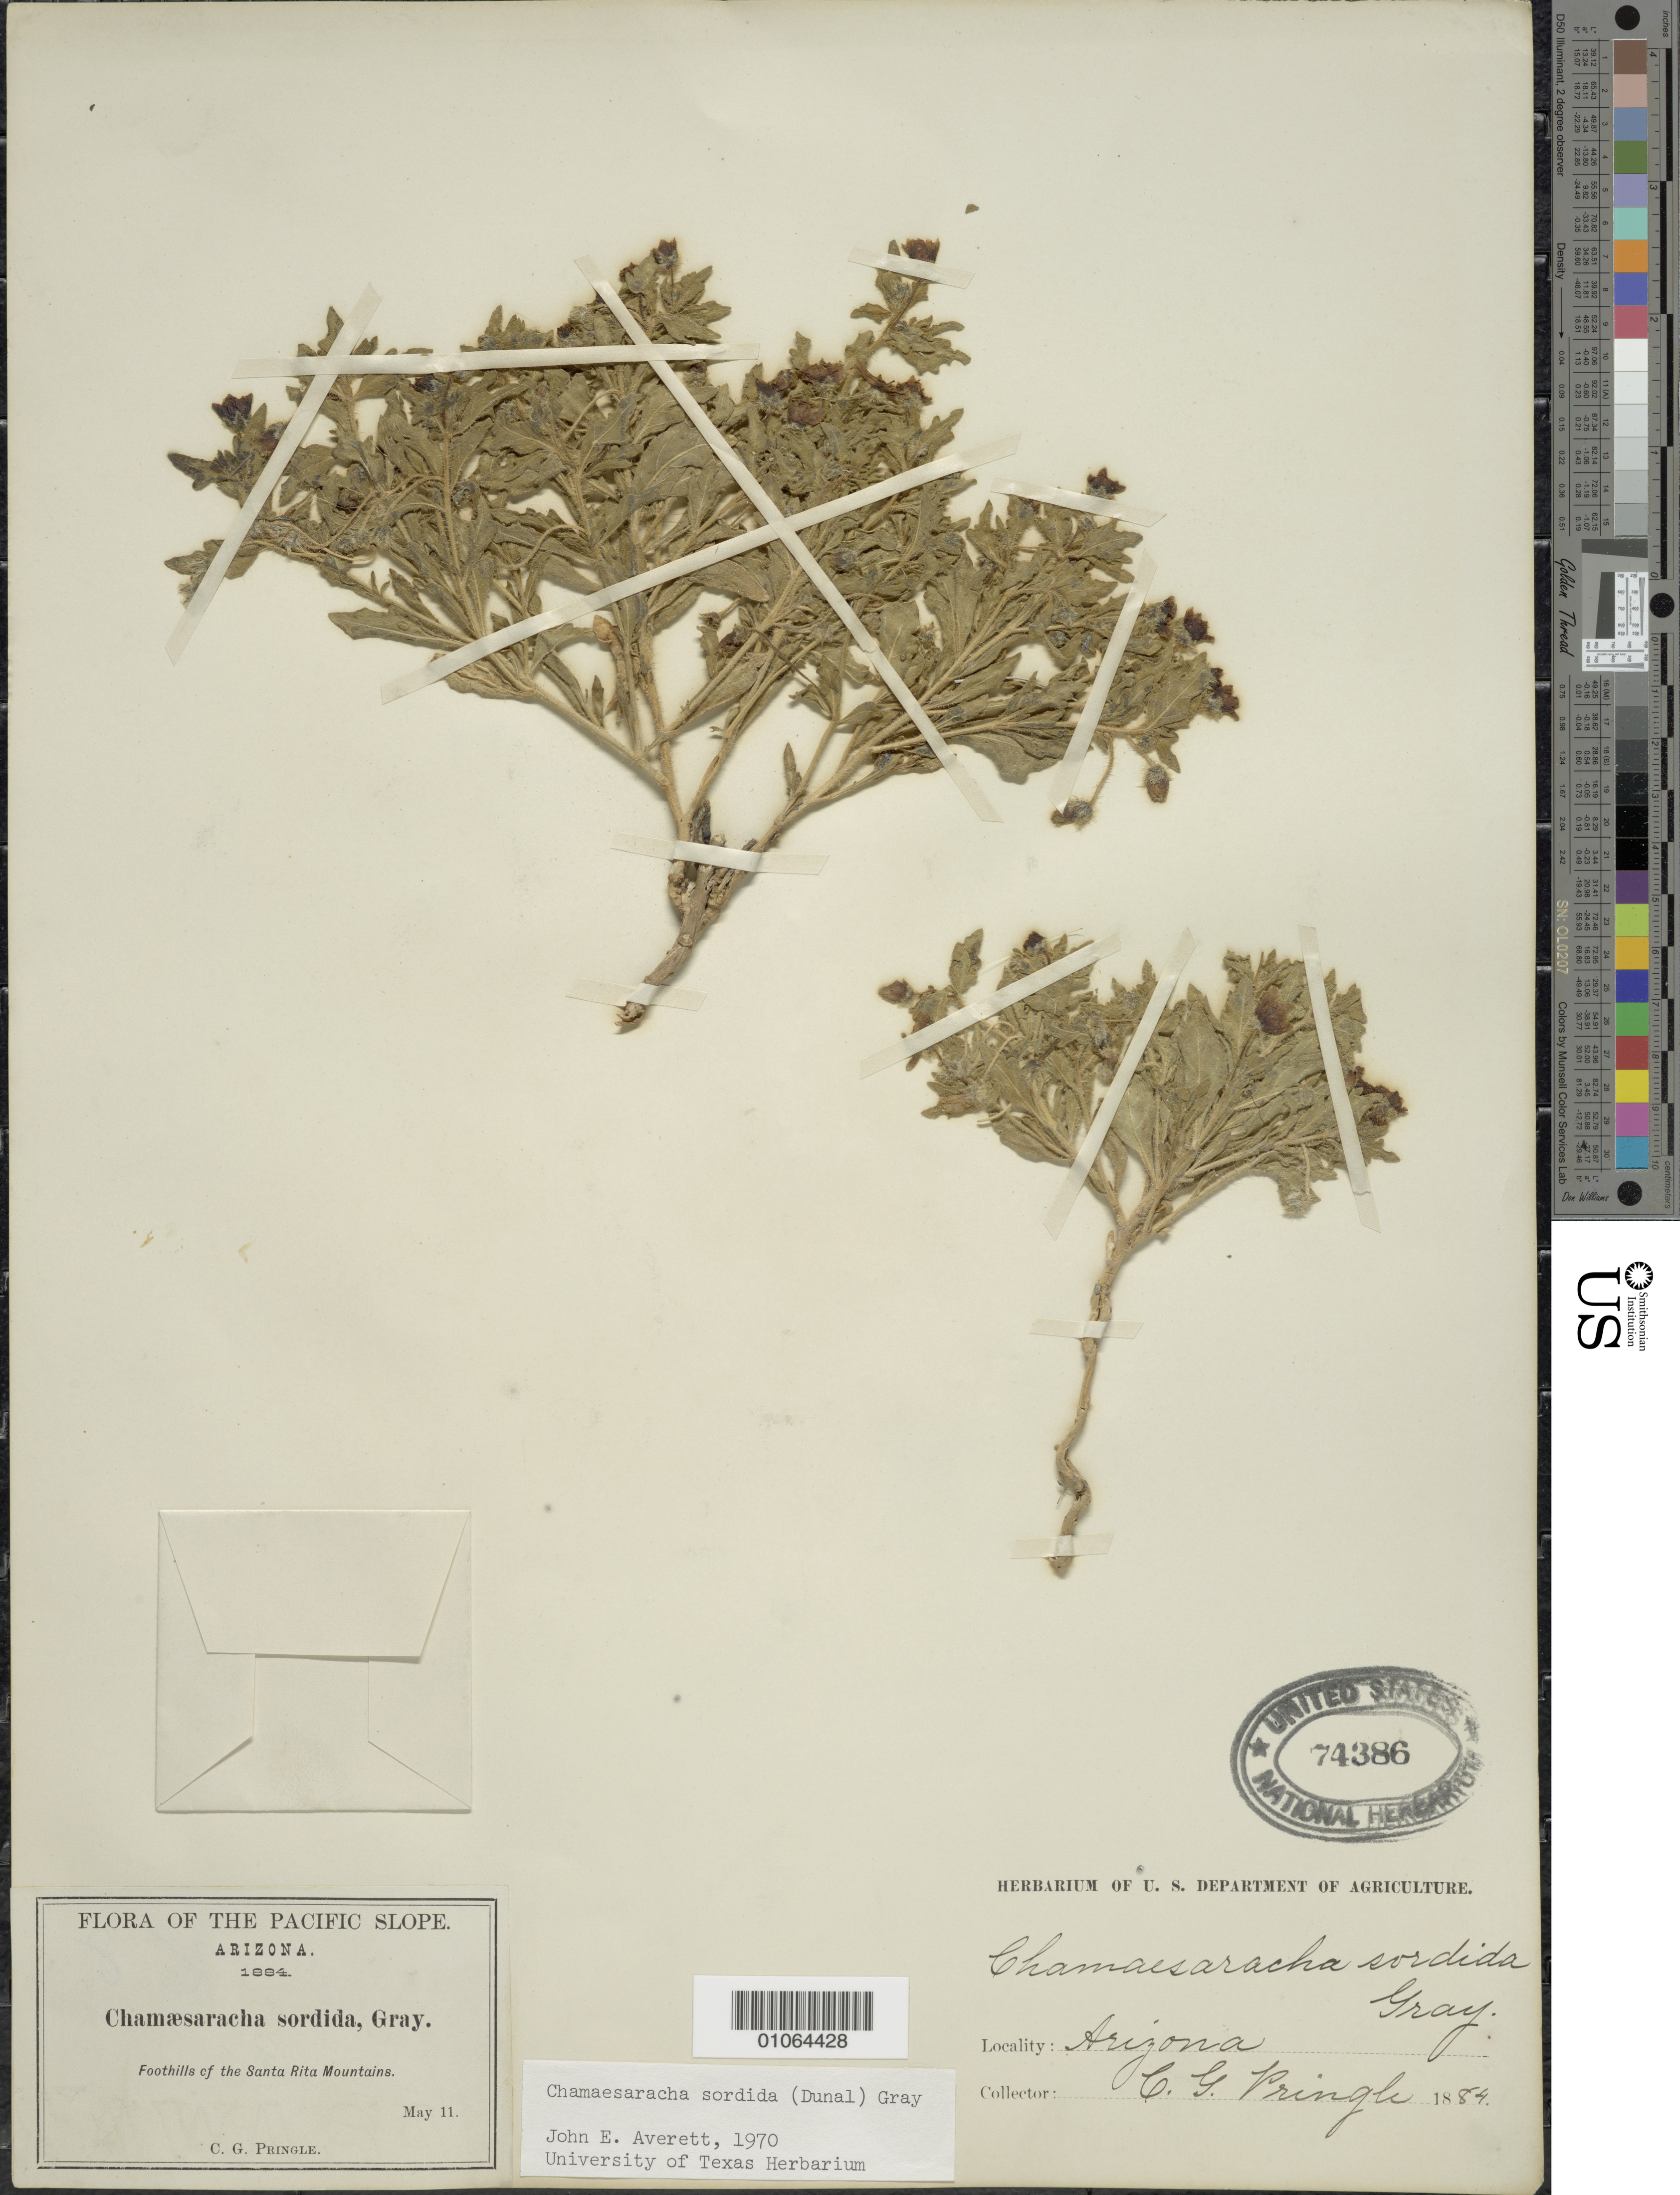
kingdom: Plantae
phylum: Tracheophyta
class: Magnoliopsida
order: Solanales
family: Solanaceae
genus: Chamaesaracha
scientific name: Chamaesaracha sordida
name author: (Dunal) S.F. Gray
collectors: C. G. Pringle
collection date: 1884-05-11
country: United States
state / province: Arizona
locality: Pacific Slope, Foothills of the Santa Rita Mountains.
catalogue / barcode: US 74386